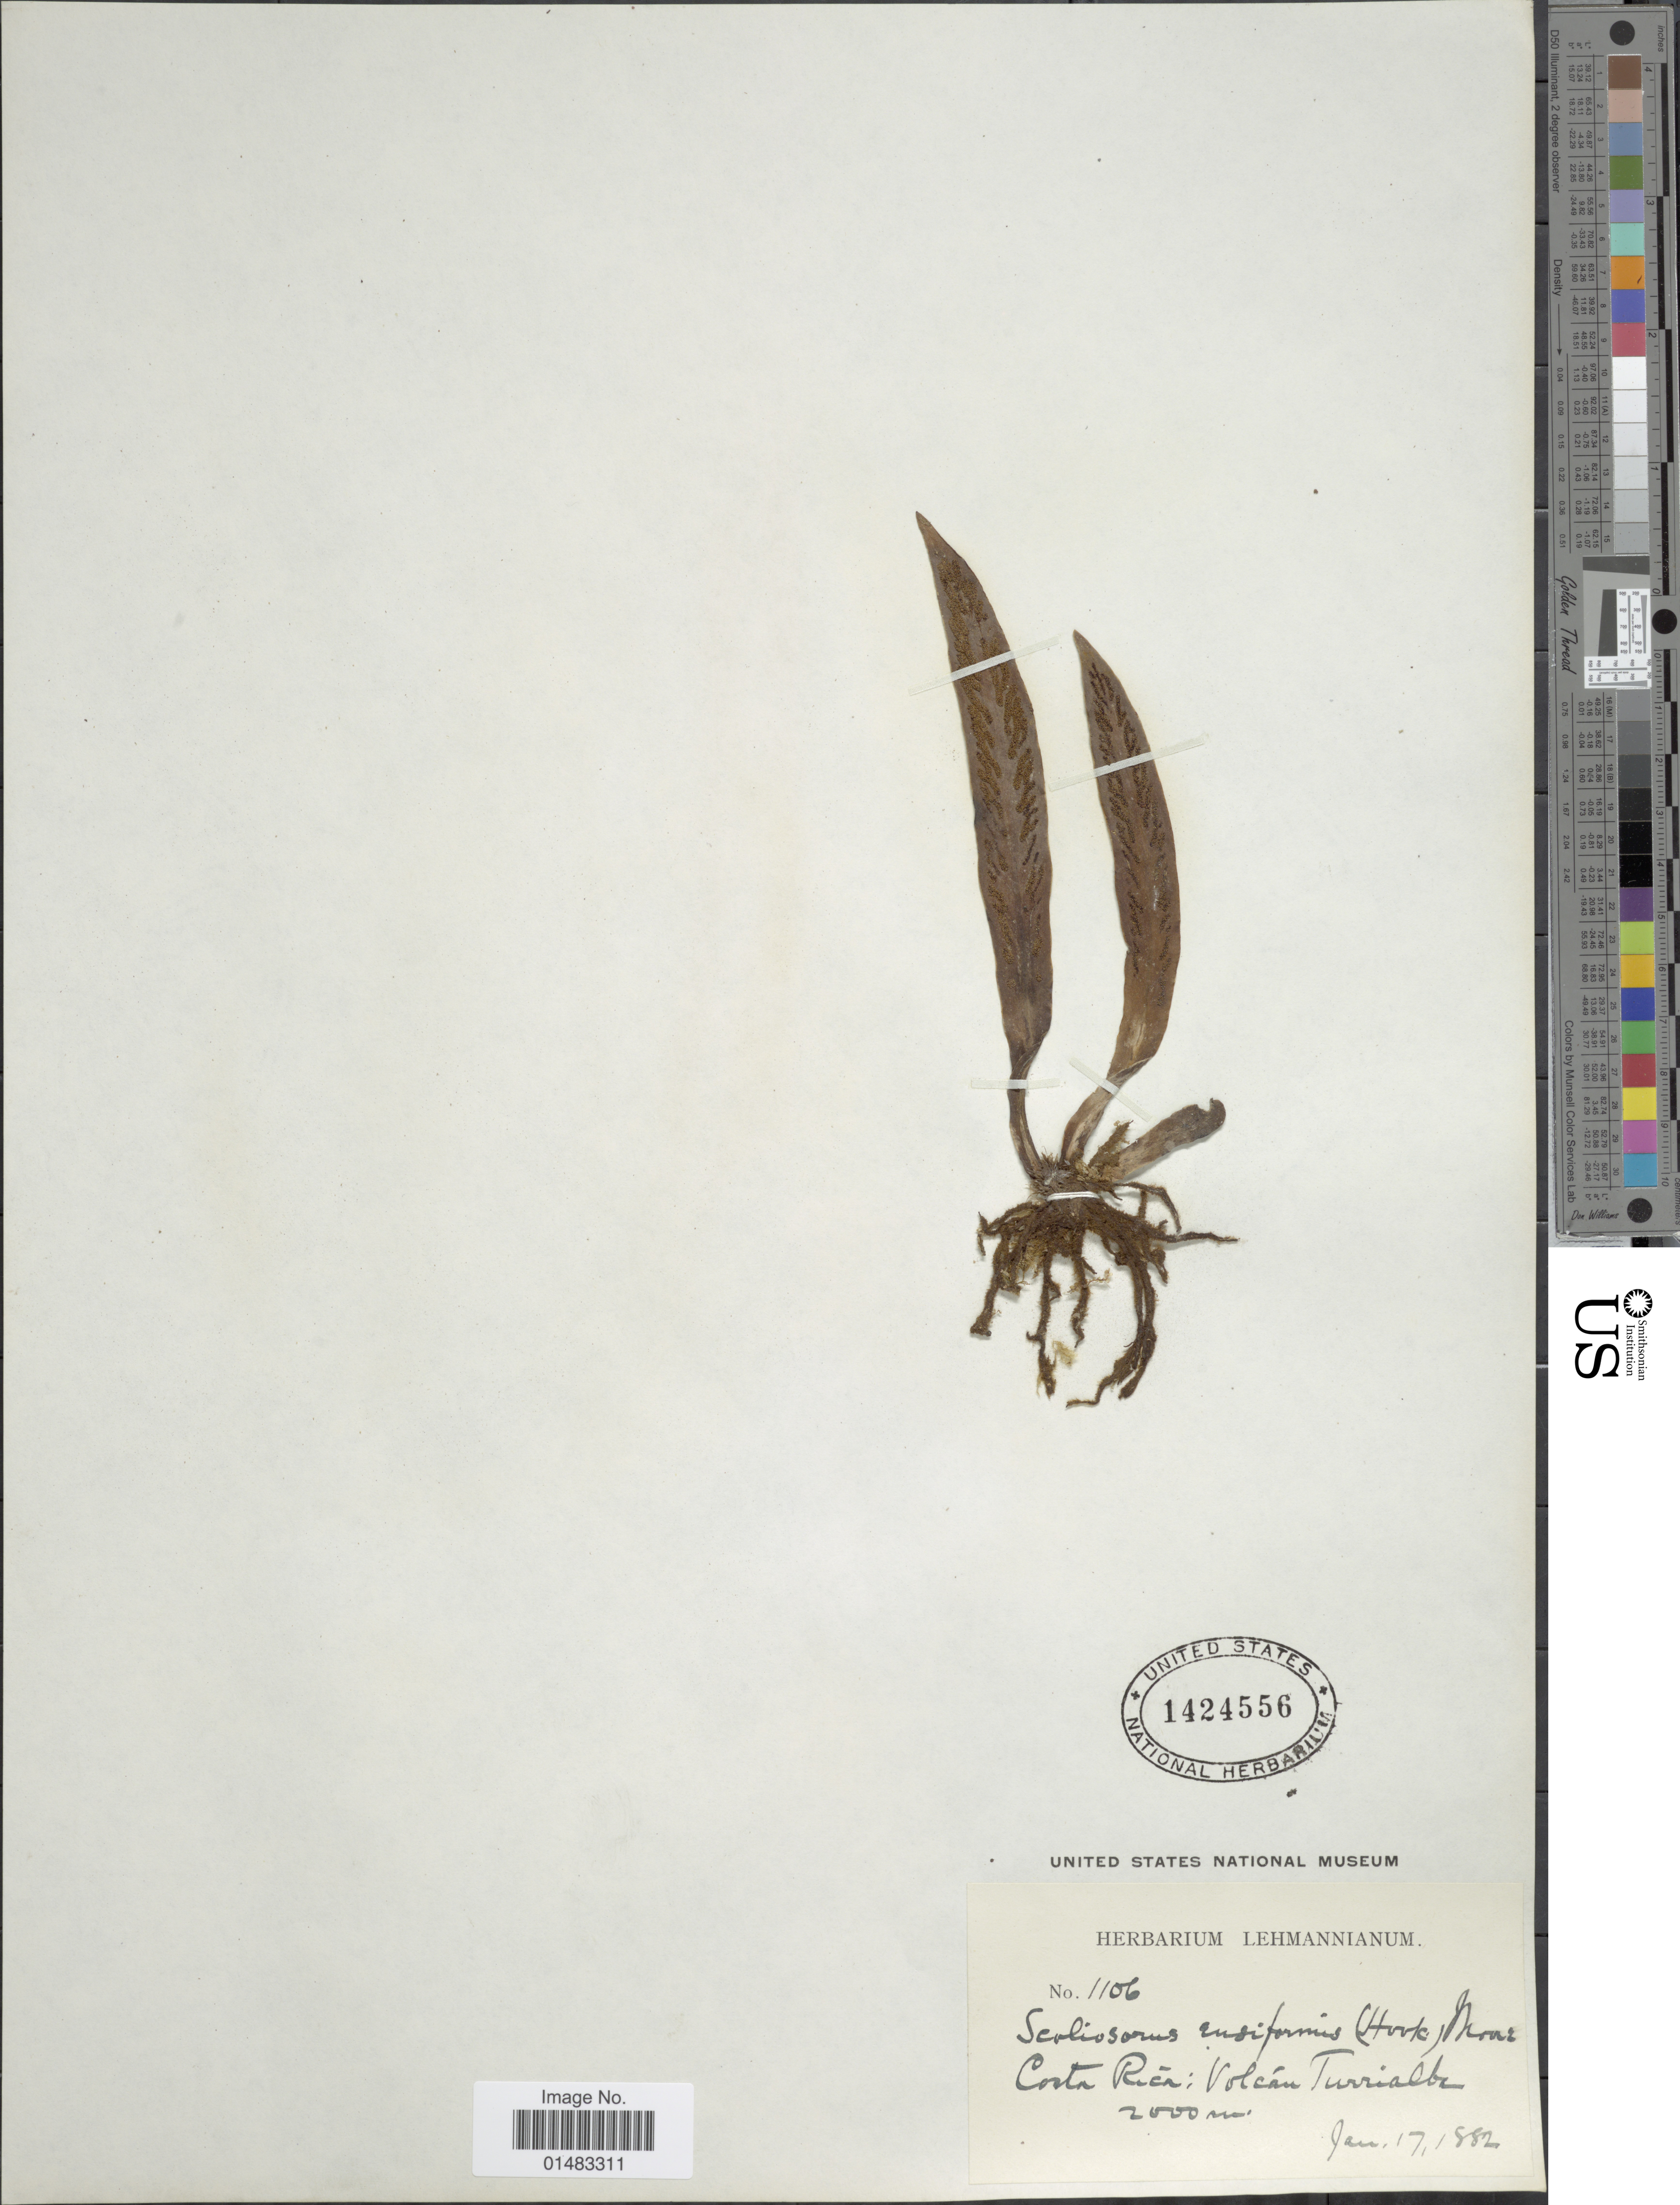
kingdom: Plantae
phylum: Tracheophyta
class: Polypodiopsida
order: Polypodiales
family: Pteridaceae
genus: Scoliosorus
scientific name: Scoliosorus ensiformis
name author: (Hook.) T. Moore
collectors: Herb. Lehmannianu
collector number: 1106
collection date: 1882-01-17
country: Costa Rica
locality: Volcan Turrialba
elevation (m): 2000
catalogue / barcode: US 1424556